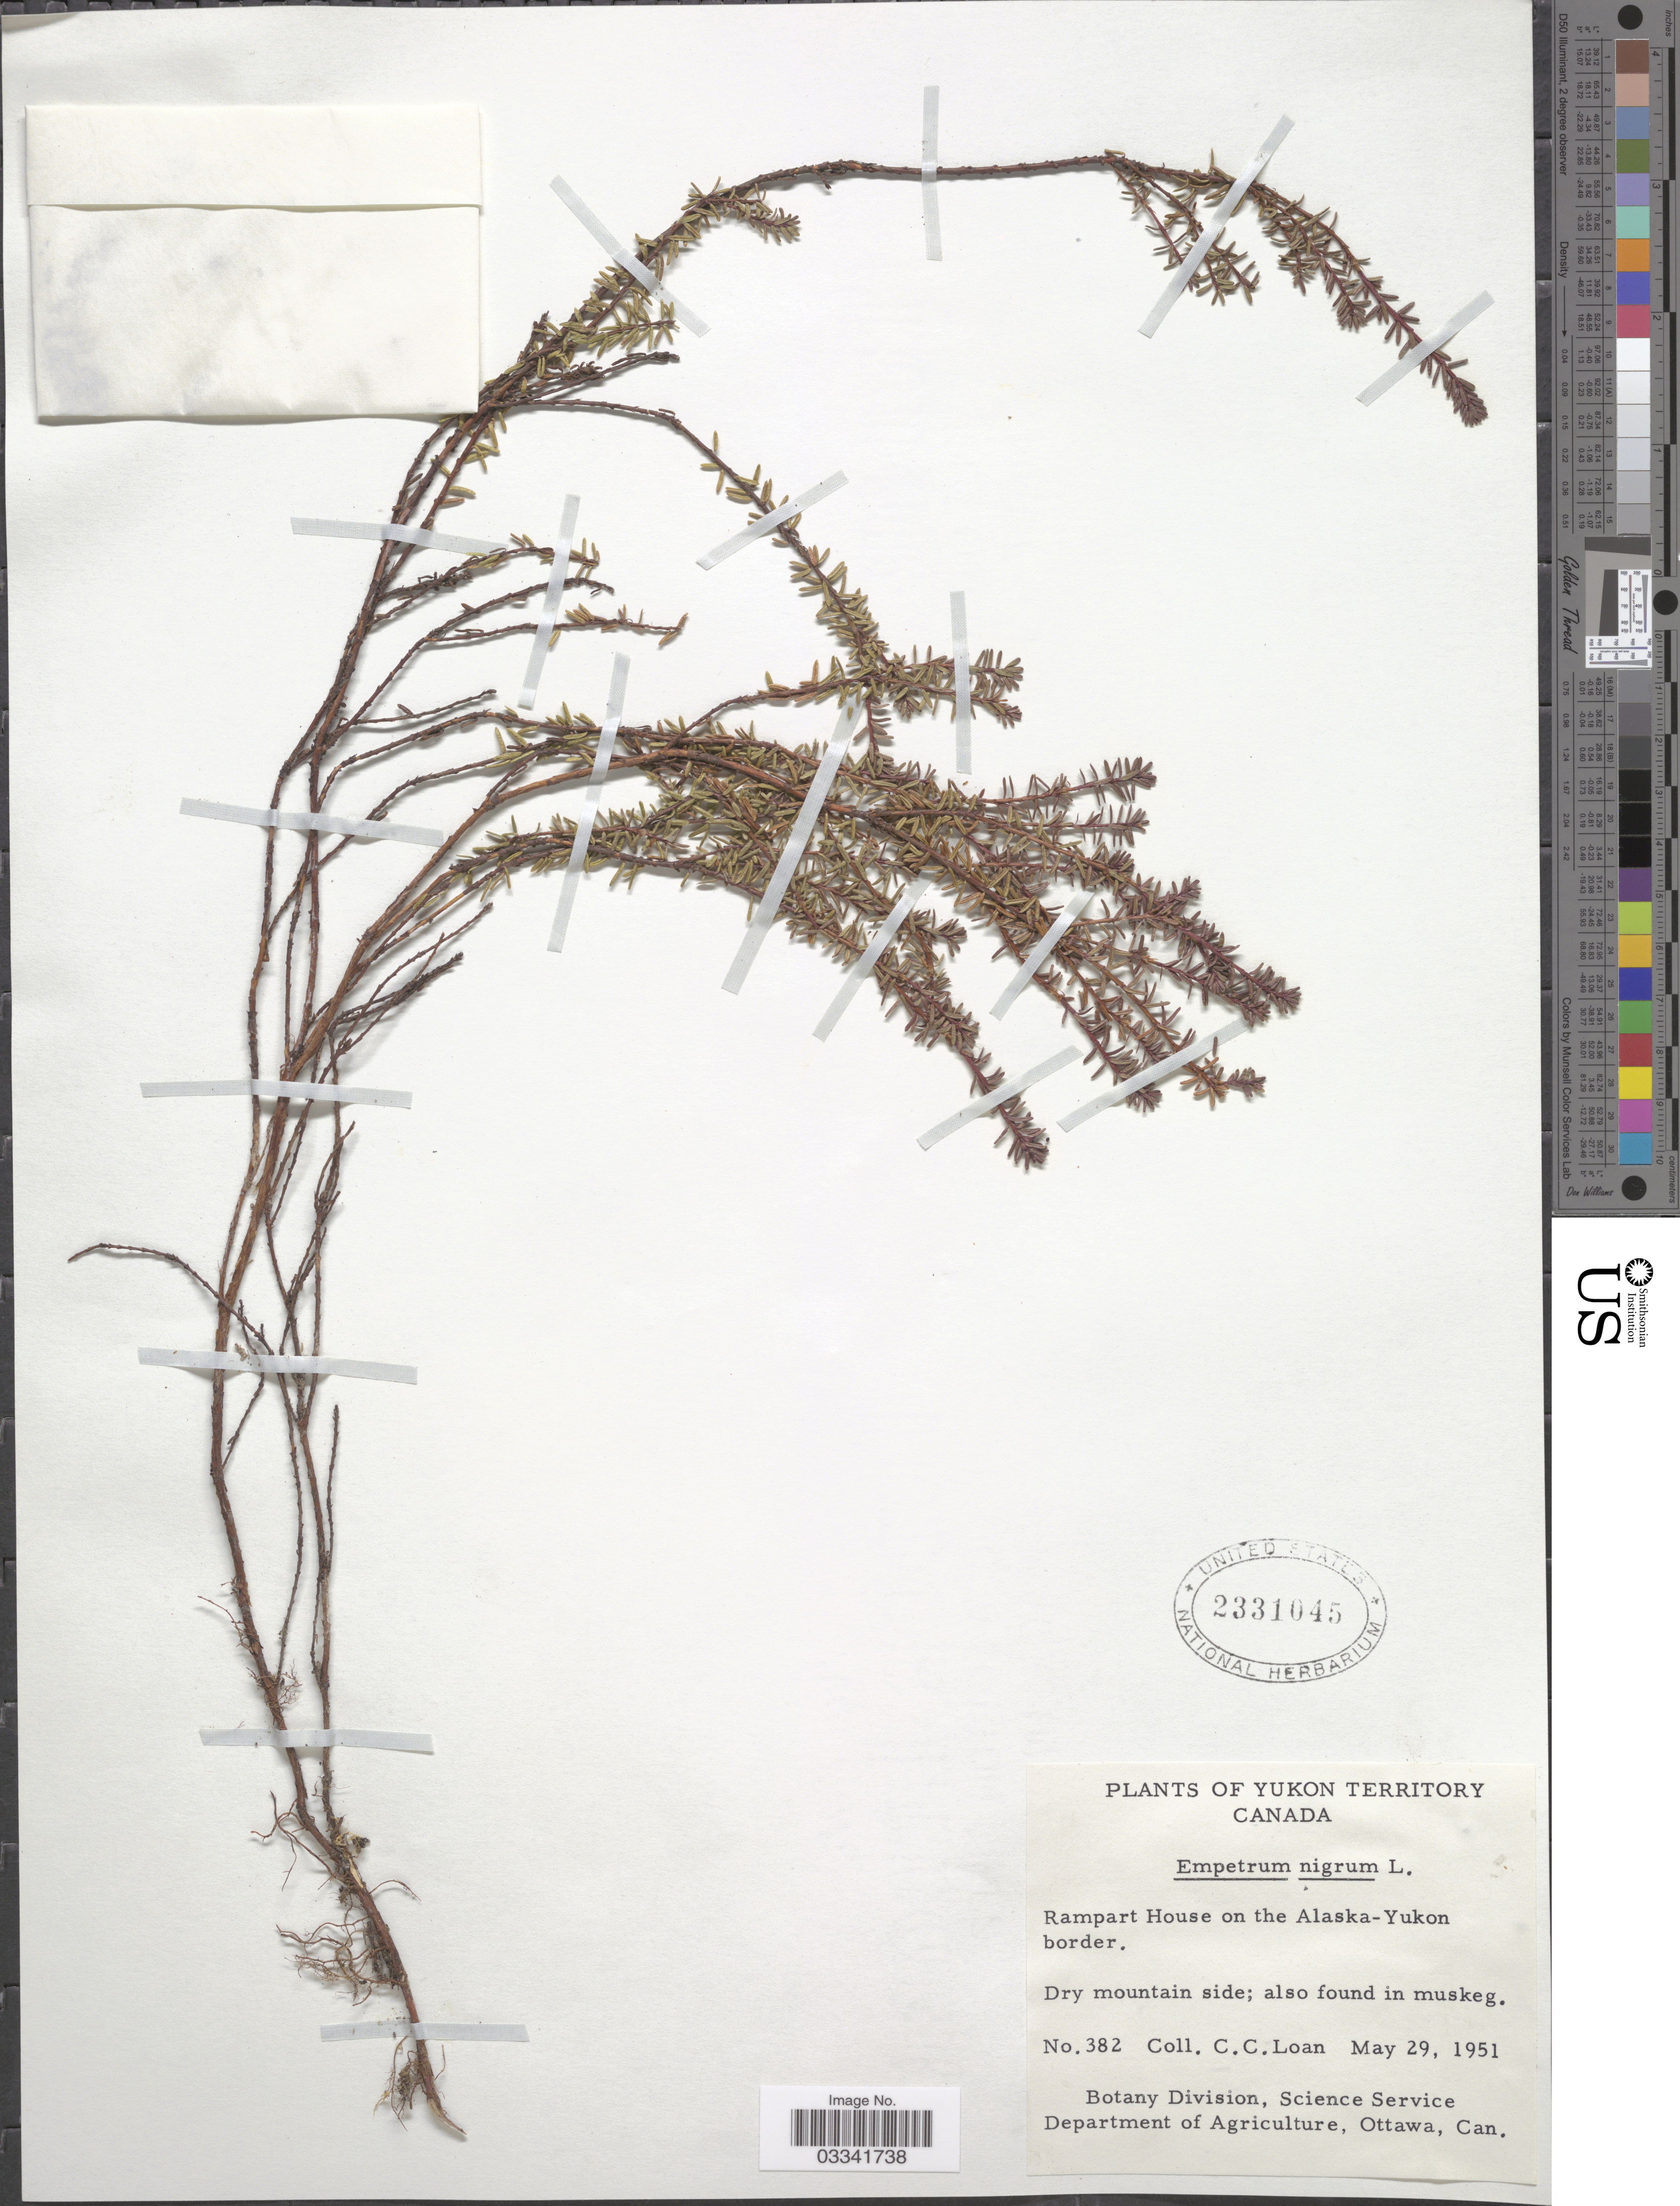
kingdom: Plantae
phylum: Tracheophyta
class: Magnoliopsida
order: Ericales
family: Ericaceae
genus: Empetrum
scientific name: Empetrum nigrum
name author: L.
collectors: C. Loan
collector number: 382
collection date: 1951-05-29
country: Canada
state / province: Yukon Territory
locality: Rampart House on the Alaska-Yukon border.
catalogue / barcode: US 2331045